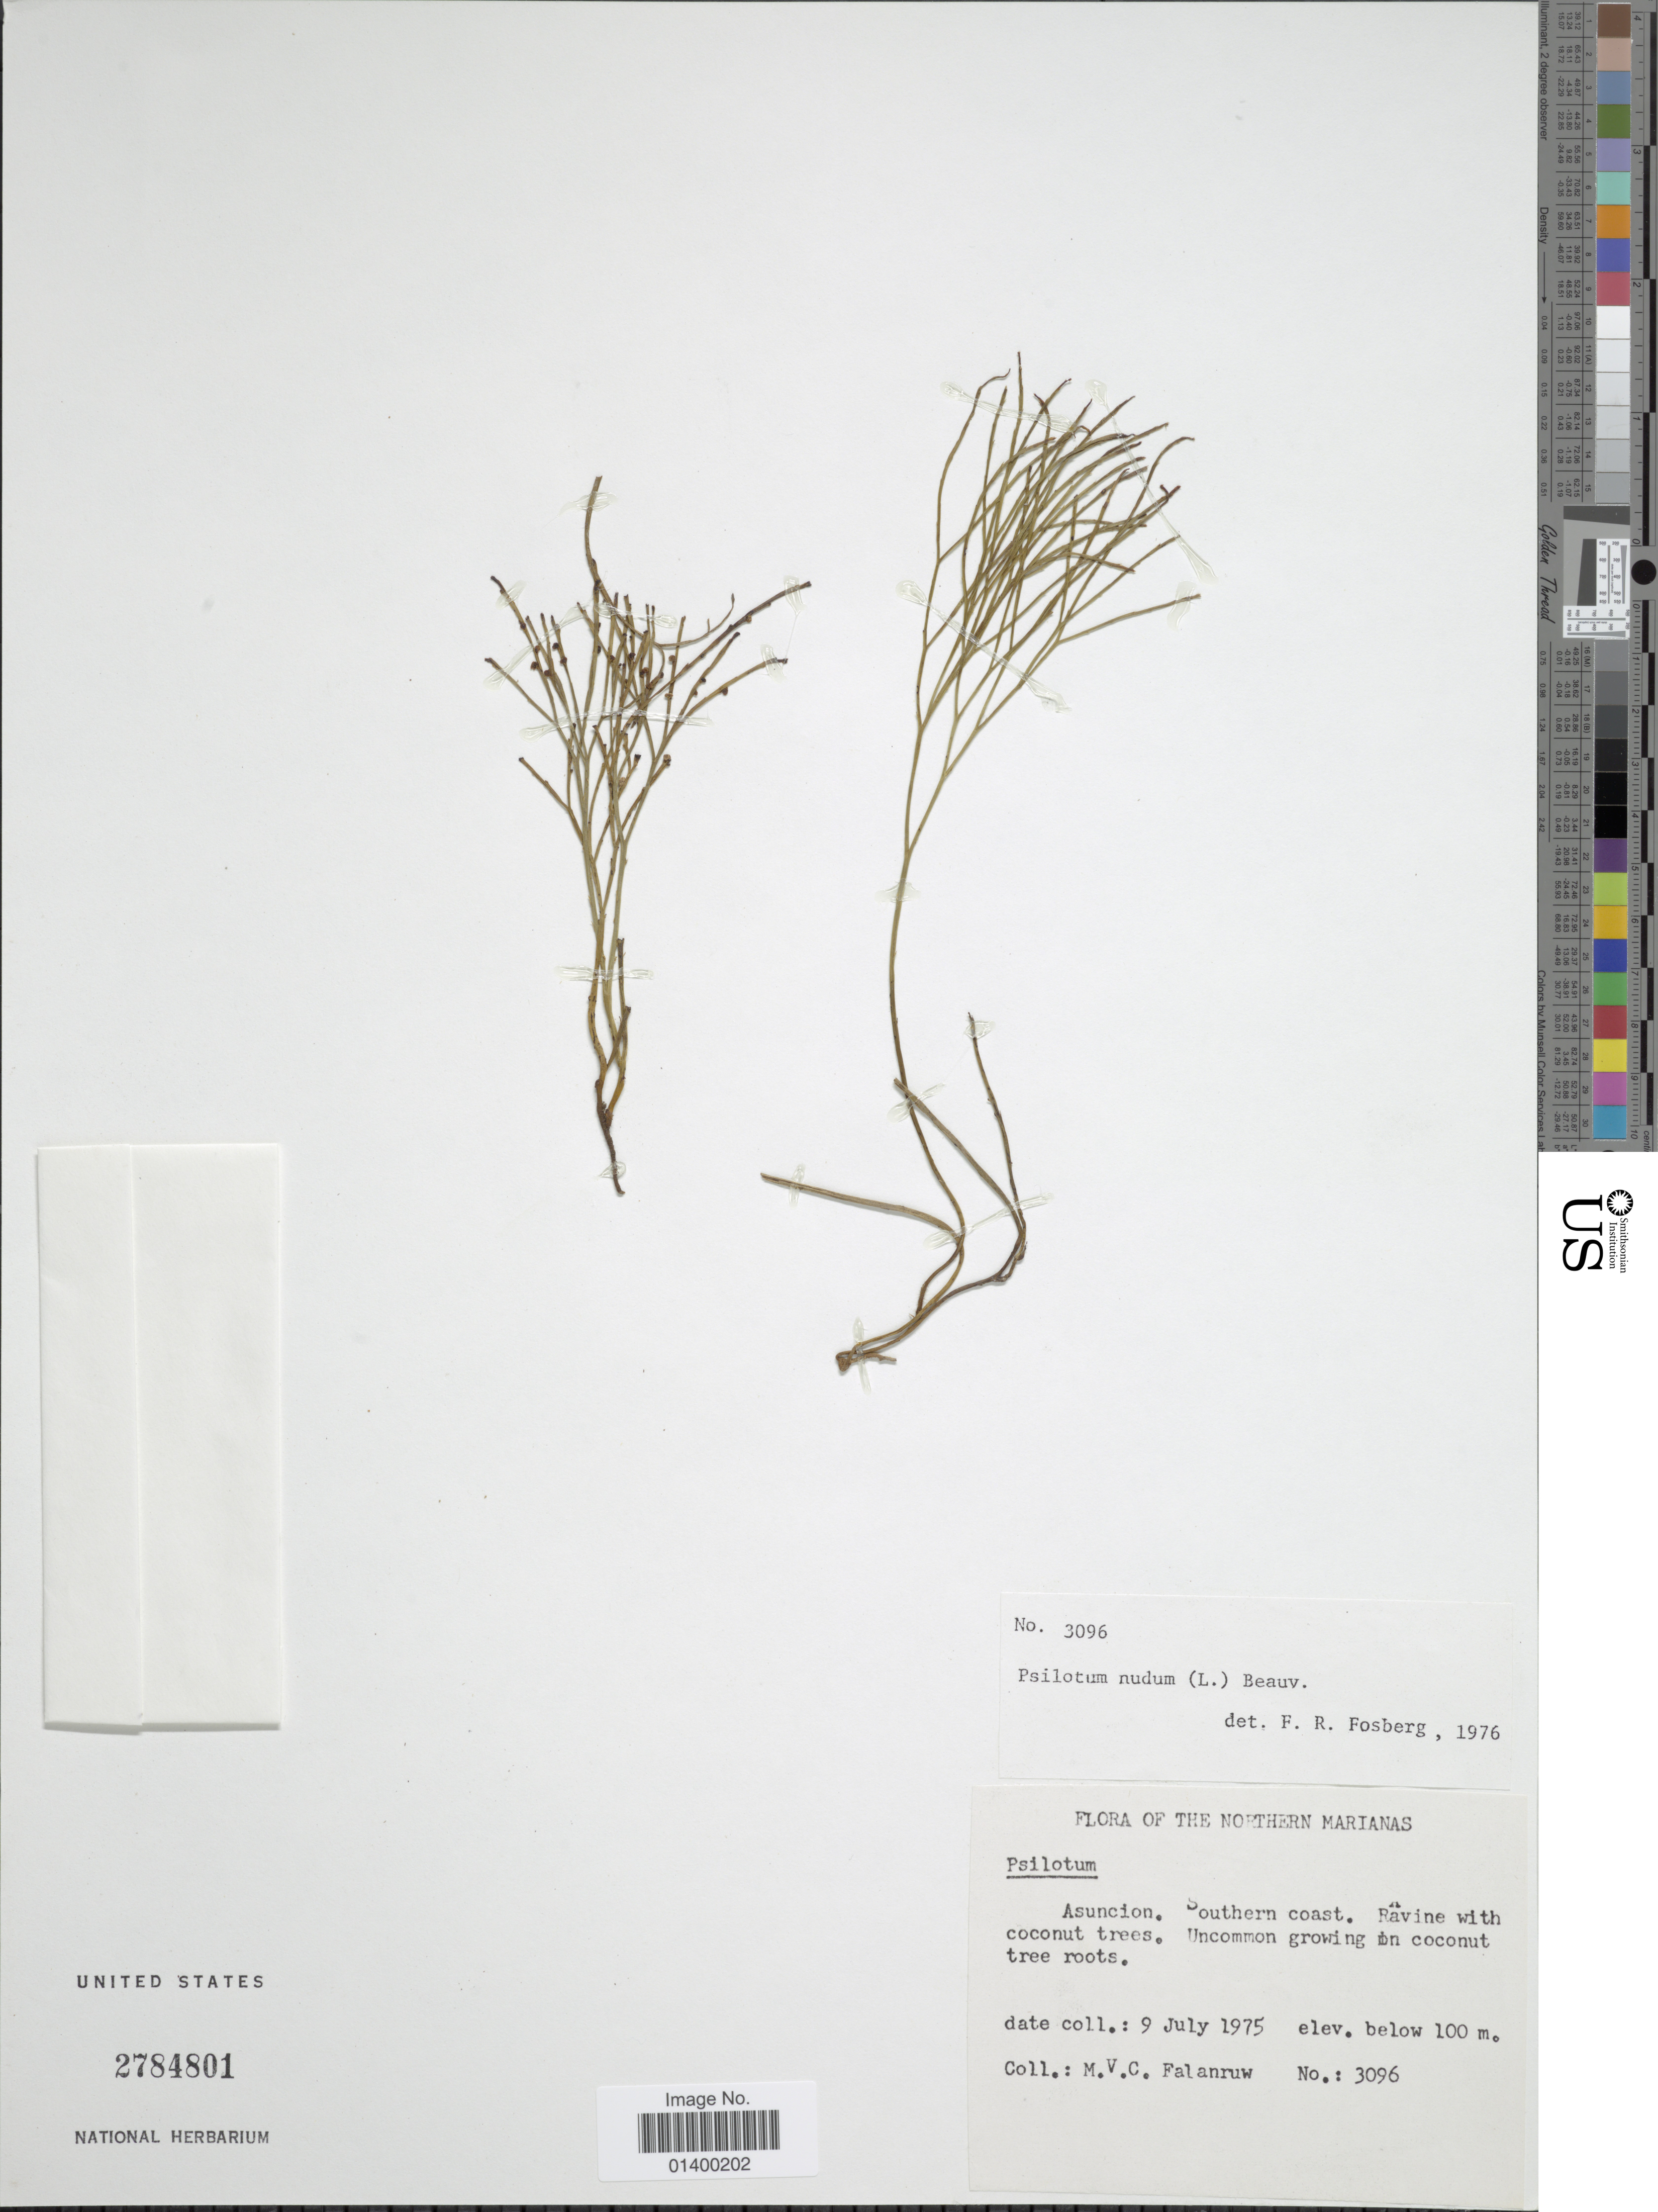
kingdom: Plantae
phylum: Tracheophyta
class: Polypodiopsida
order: Psilotales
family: Psilotaceae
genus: Psilotum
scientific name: Psilotum nudum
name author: (L.) P. Beauv.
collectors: M. V. Falanruw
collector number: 3096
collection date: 1975-07-09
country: Northern Mariana Islands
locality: Asuncion, Southern coast, ravine with coconut trees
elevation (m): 100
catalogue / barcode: US 2784801